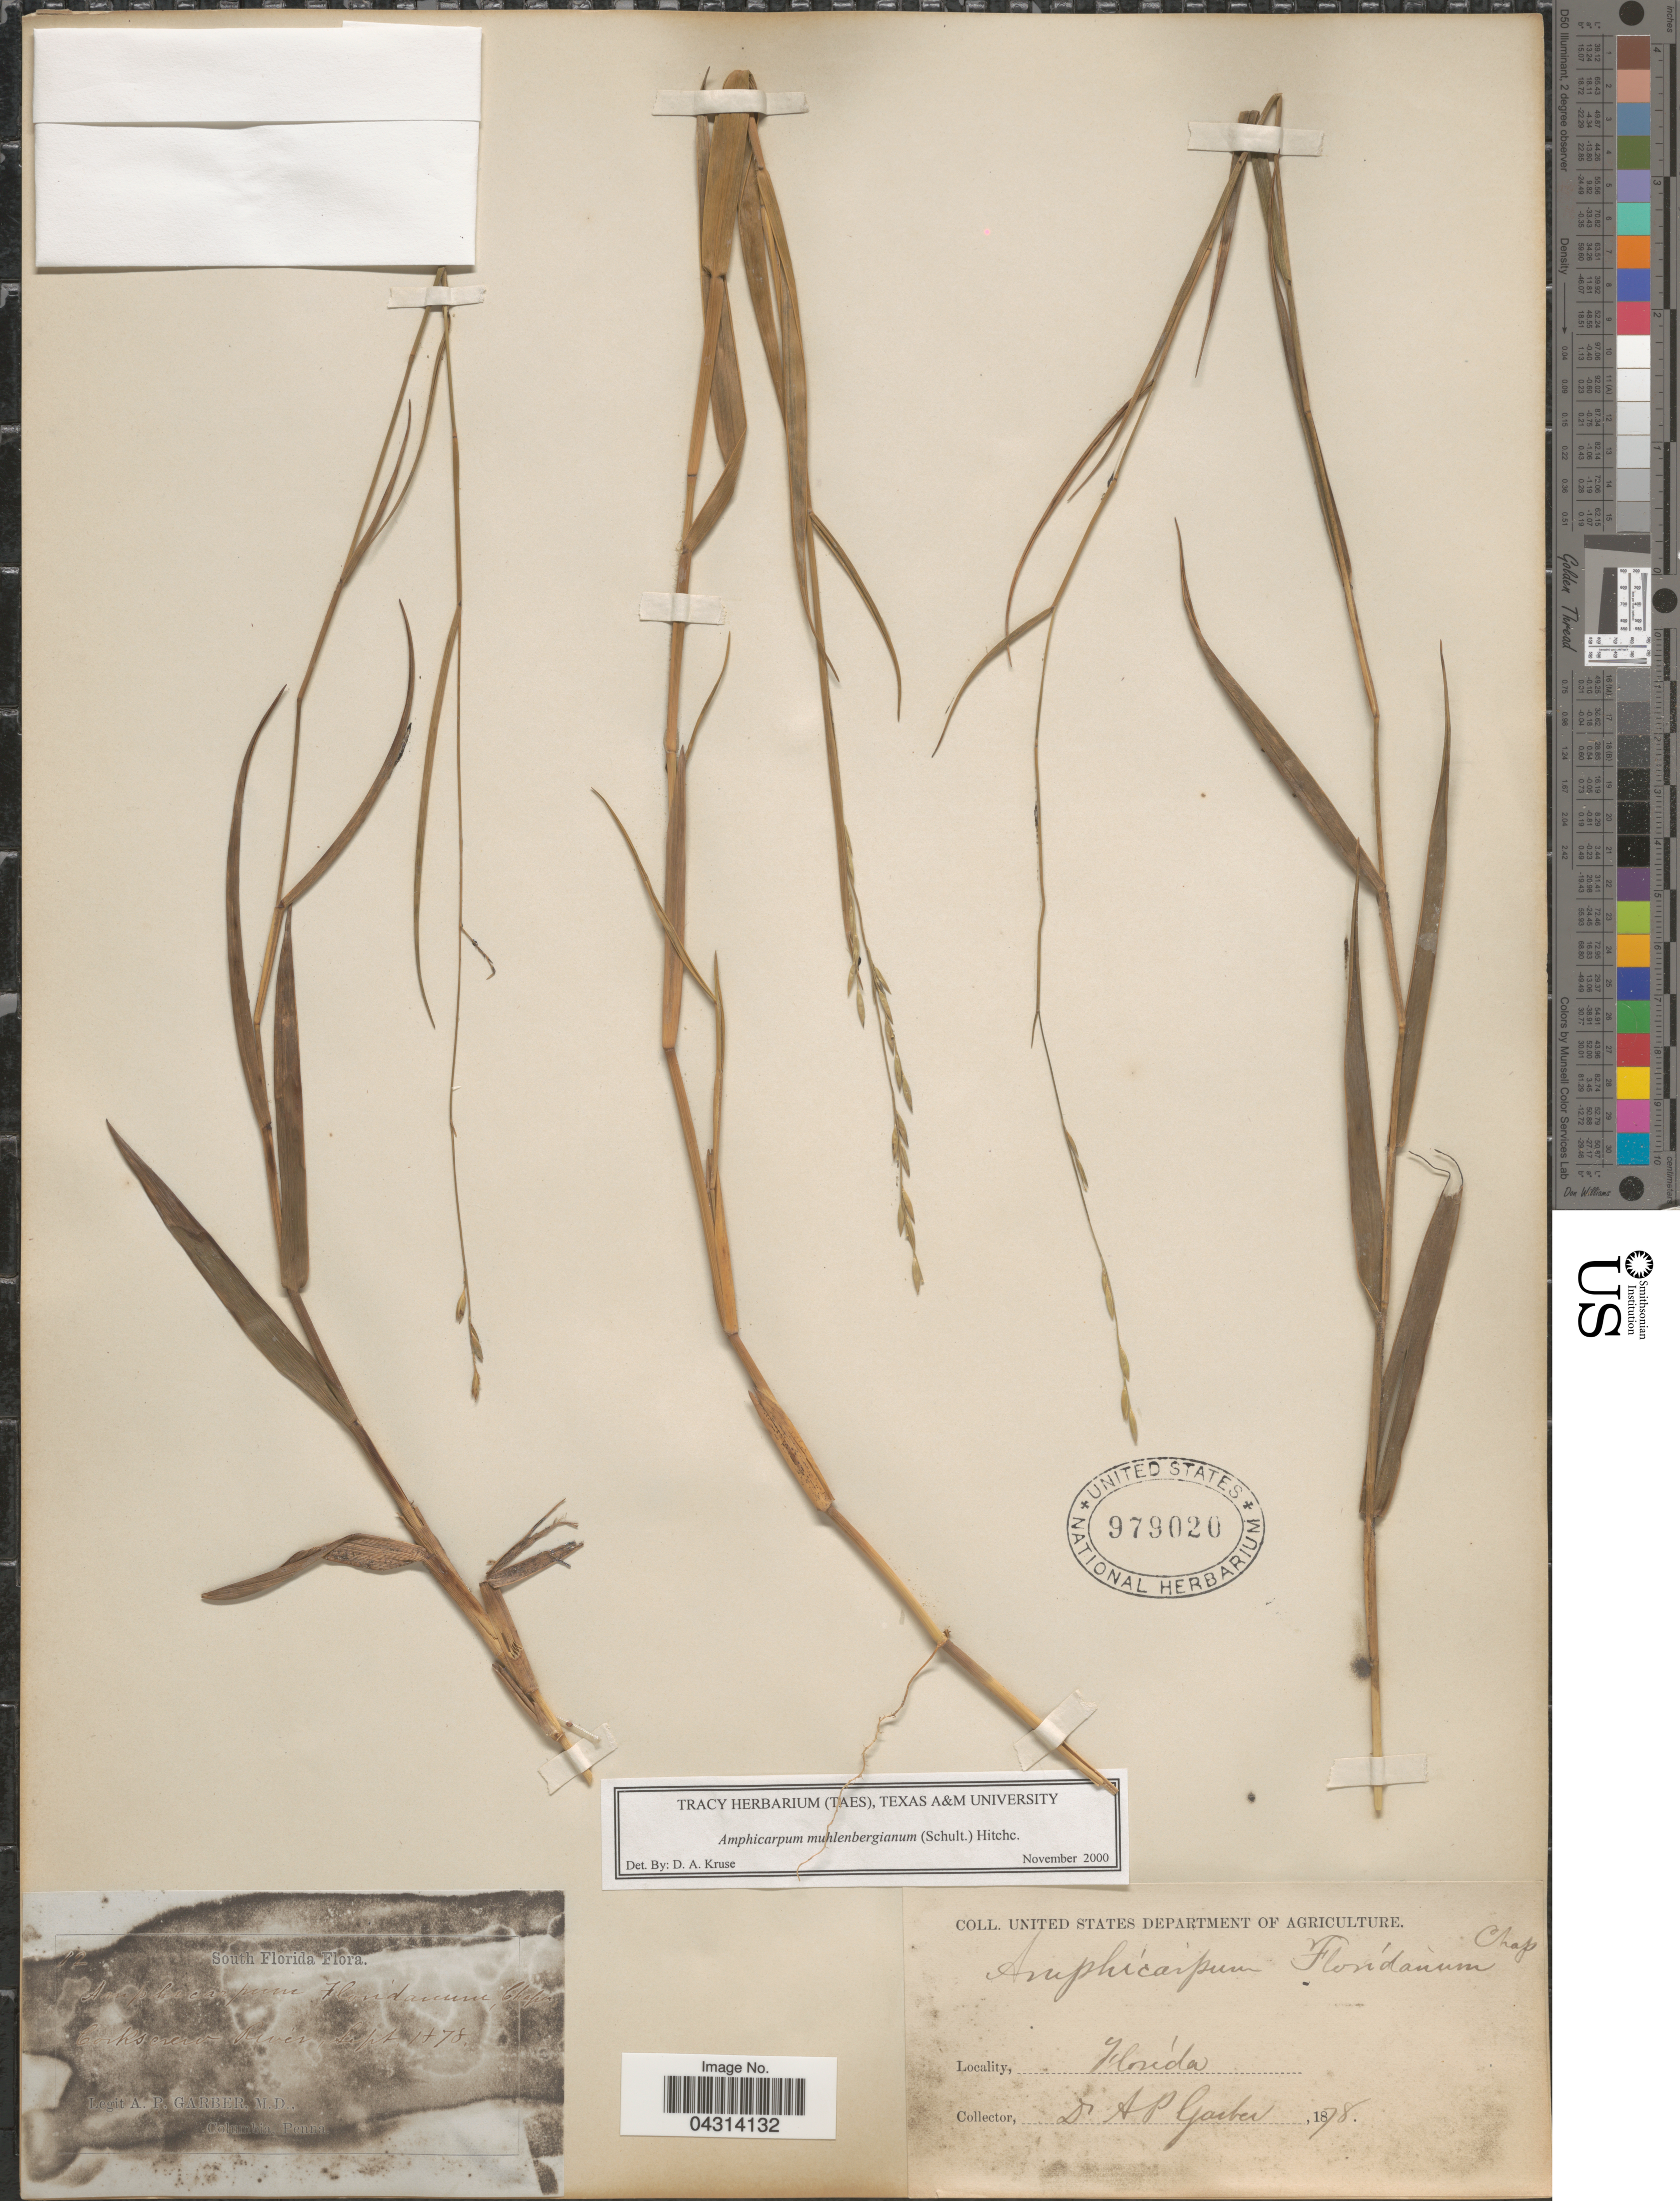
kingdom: Plantae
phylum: Tracheophyta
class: Liliopsida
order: Poales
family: Poaceae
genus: Amphicarpum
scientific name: Amphicarpum muhlenbergianum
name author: (Schult.) Hitchc.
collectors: A. P. Garber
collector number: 12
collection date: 1878-09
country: United States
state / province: Florida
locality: Corkscrew River.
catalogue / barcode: US 979020